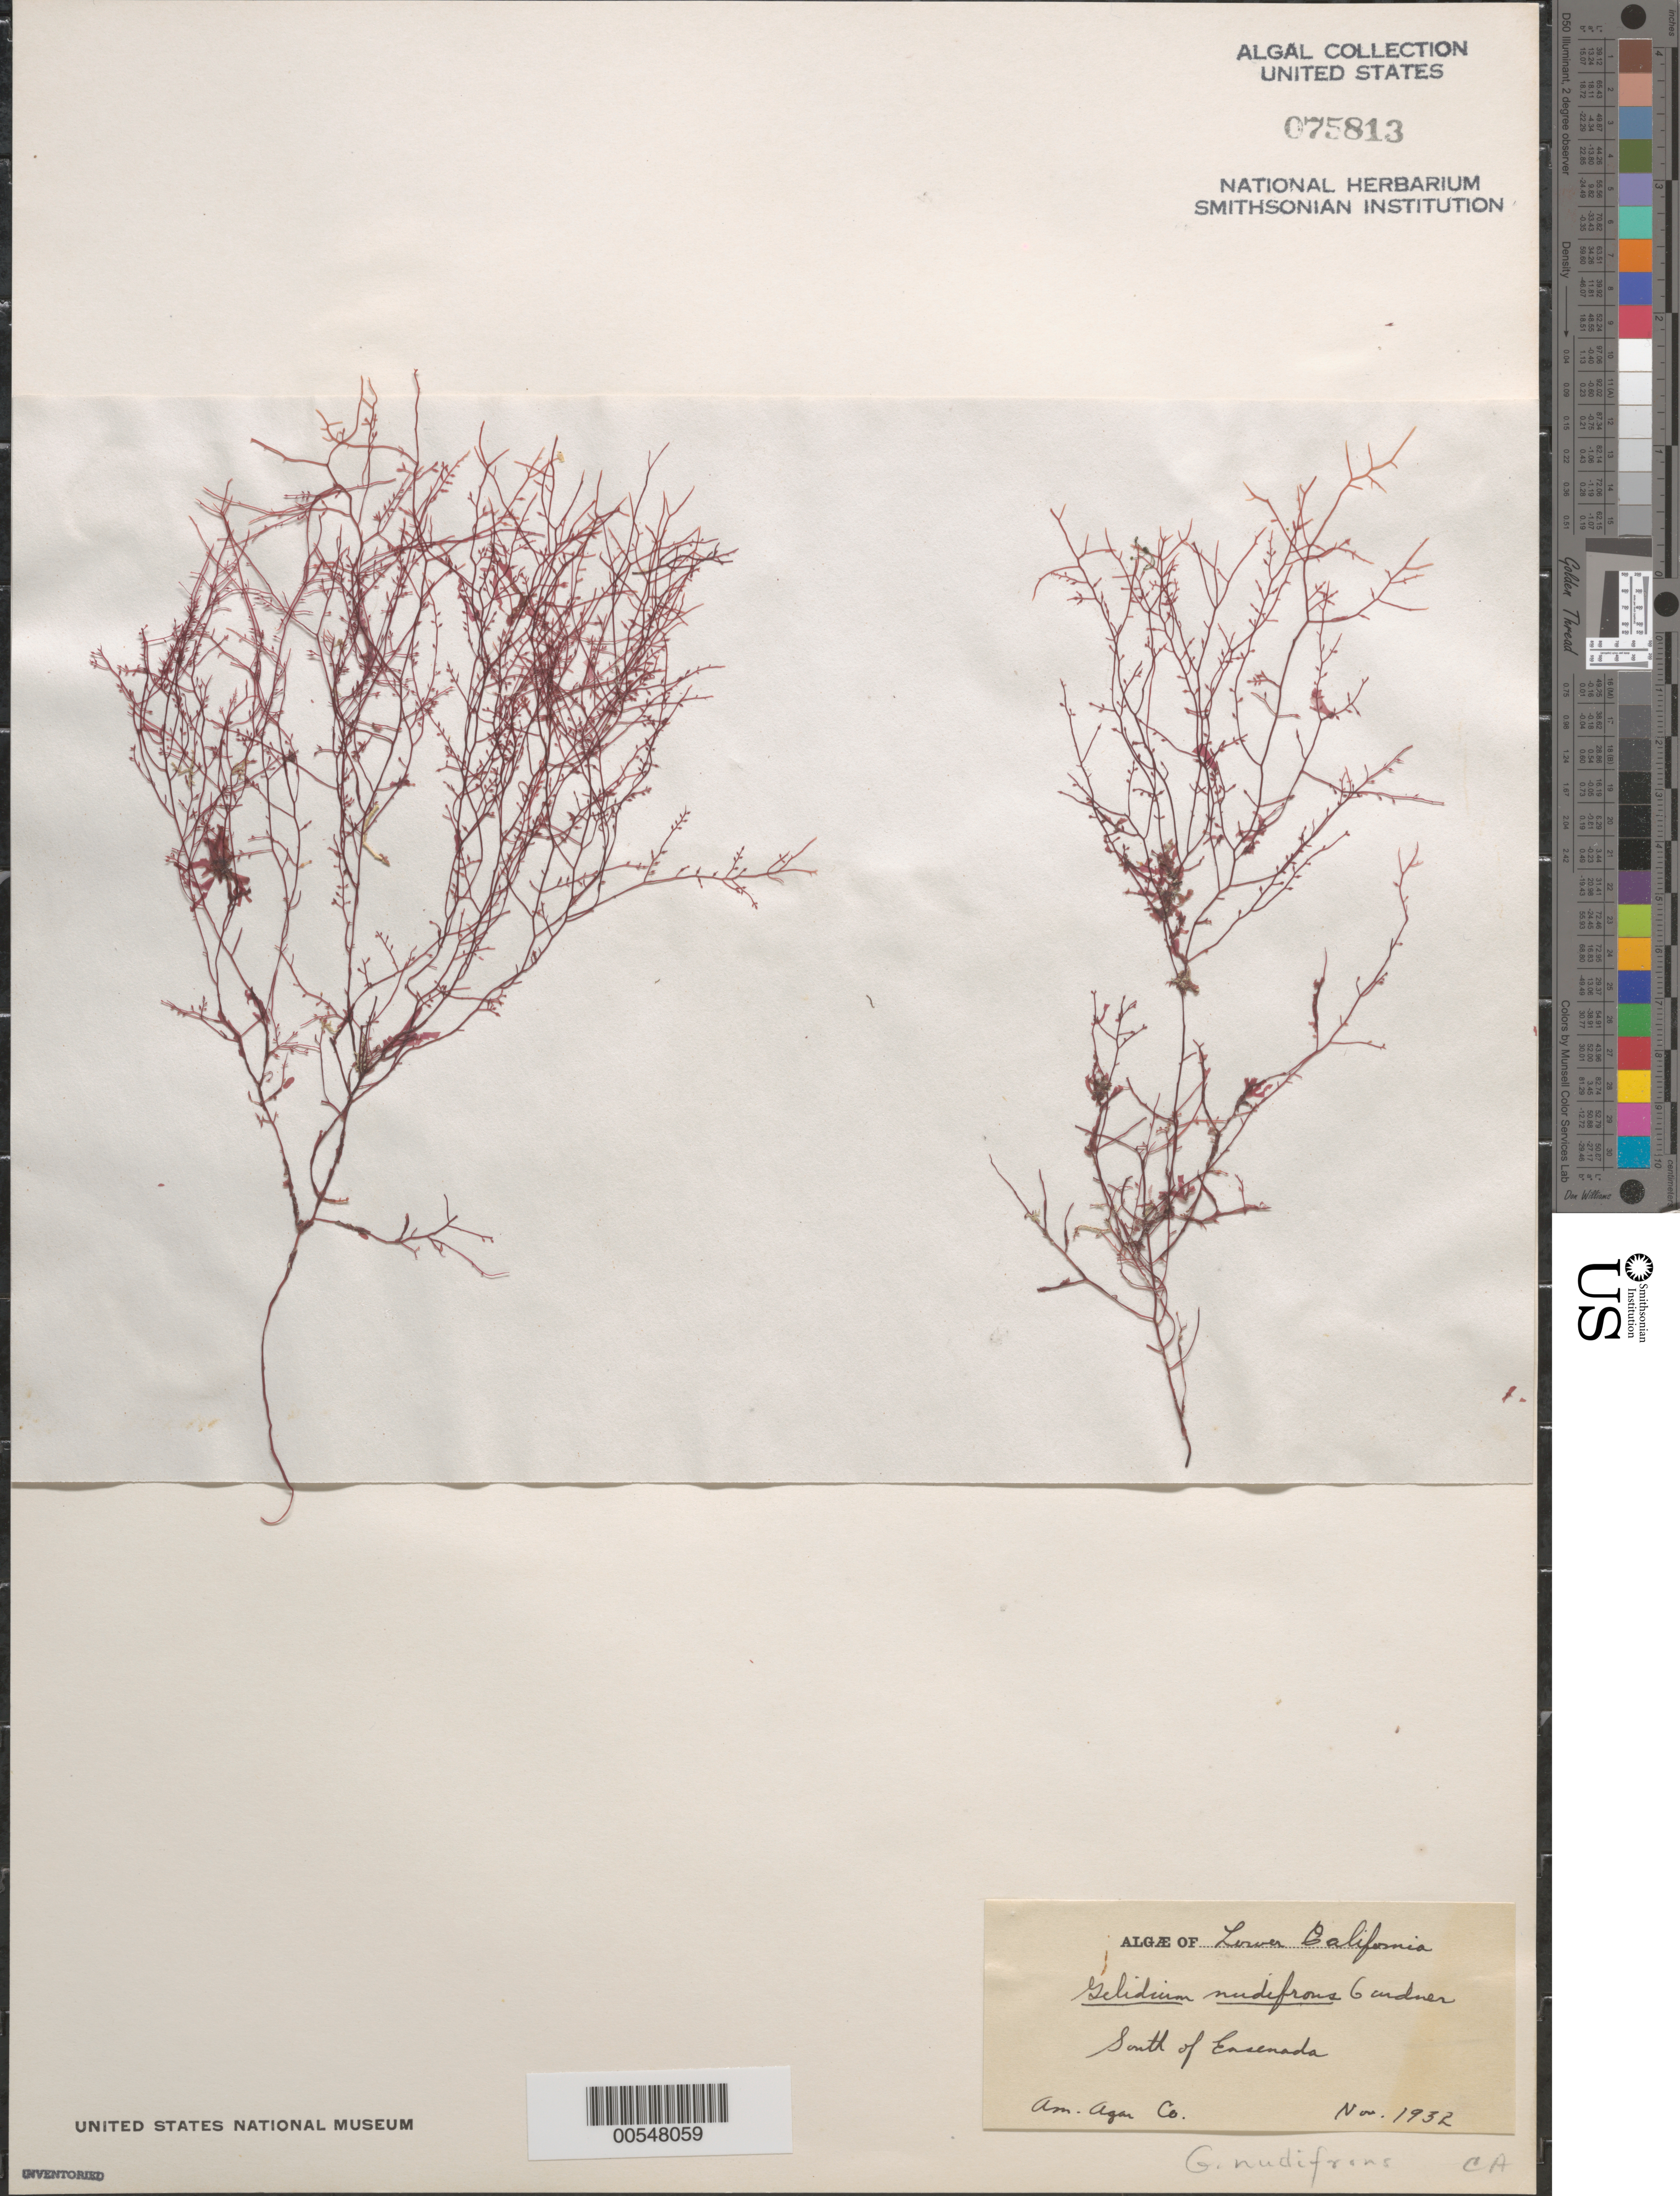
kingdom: Plantae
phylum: Rhodophyta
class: Florideophyceae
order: Gelidiales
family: Gelidiaceae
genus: Gelidium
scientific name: Gelidium nudifrons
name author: N.L. Gardner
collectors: American Agar Company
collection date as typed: Nov 1932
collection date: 1932-11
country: Mexico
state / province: Baja California Norte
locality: South of Ensenada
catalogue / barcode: US 75813